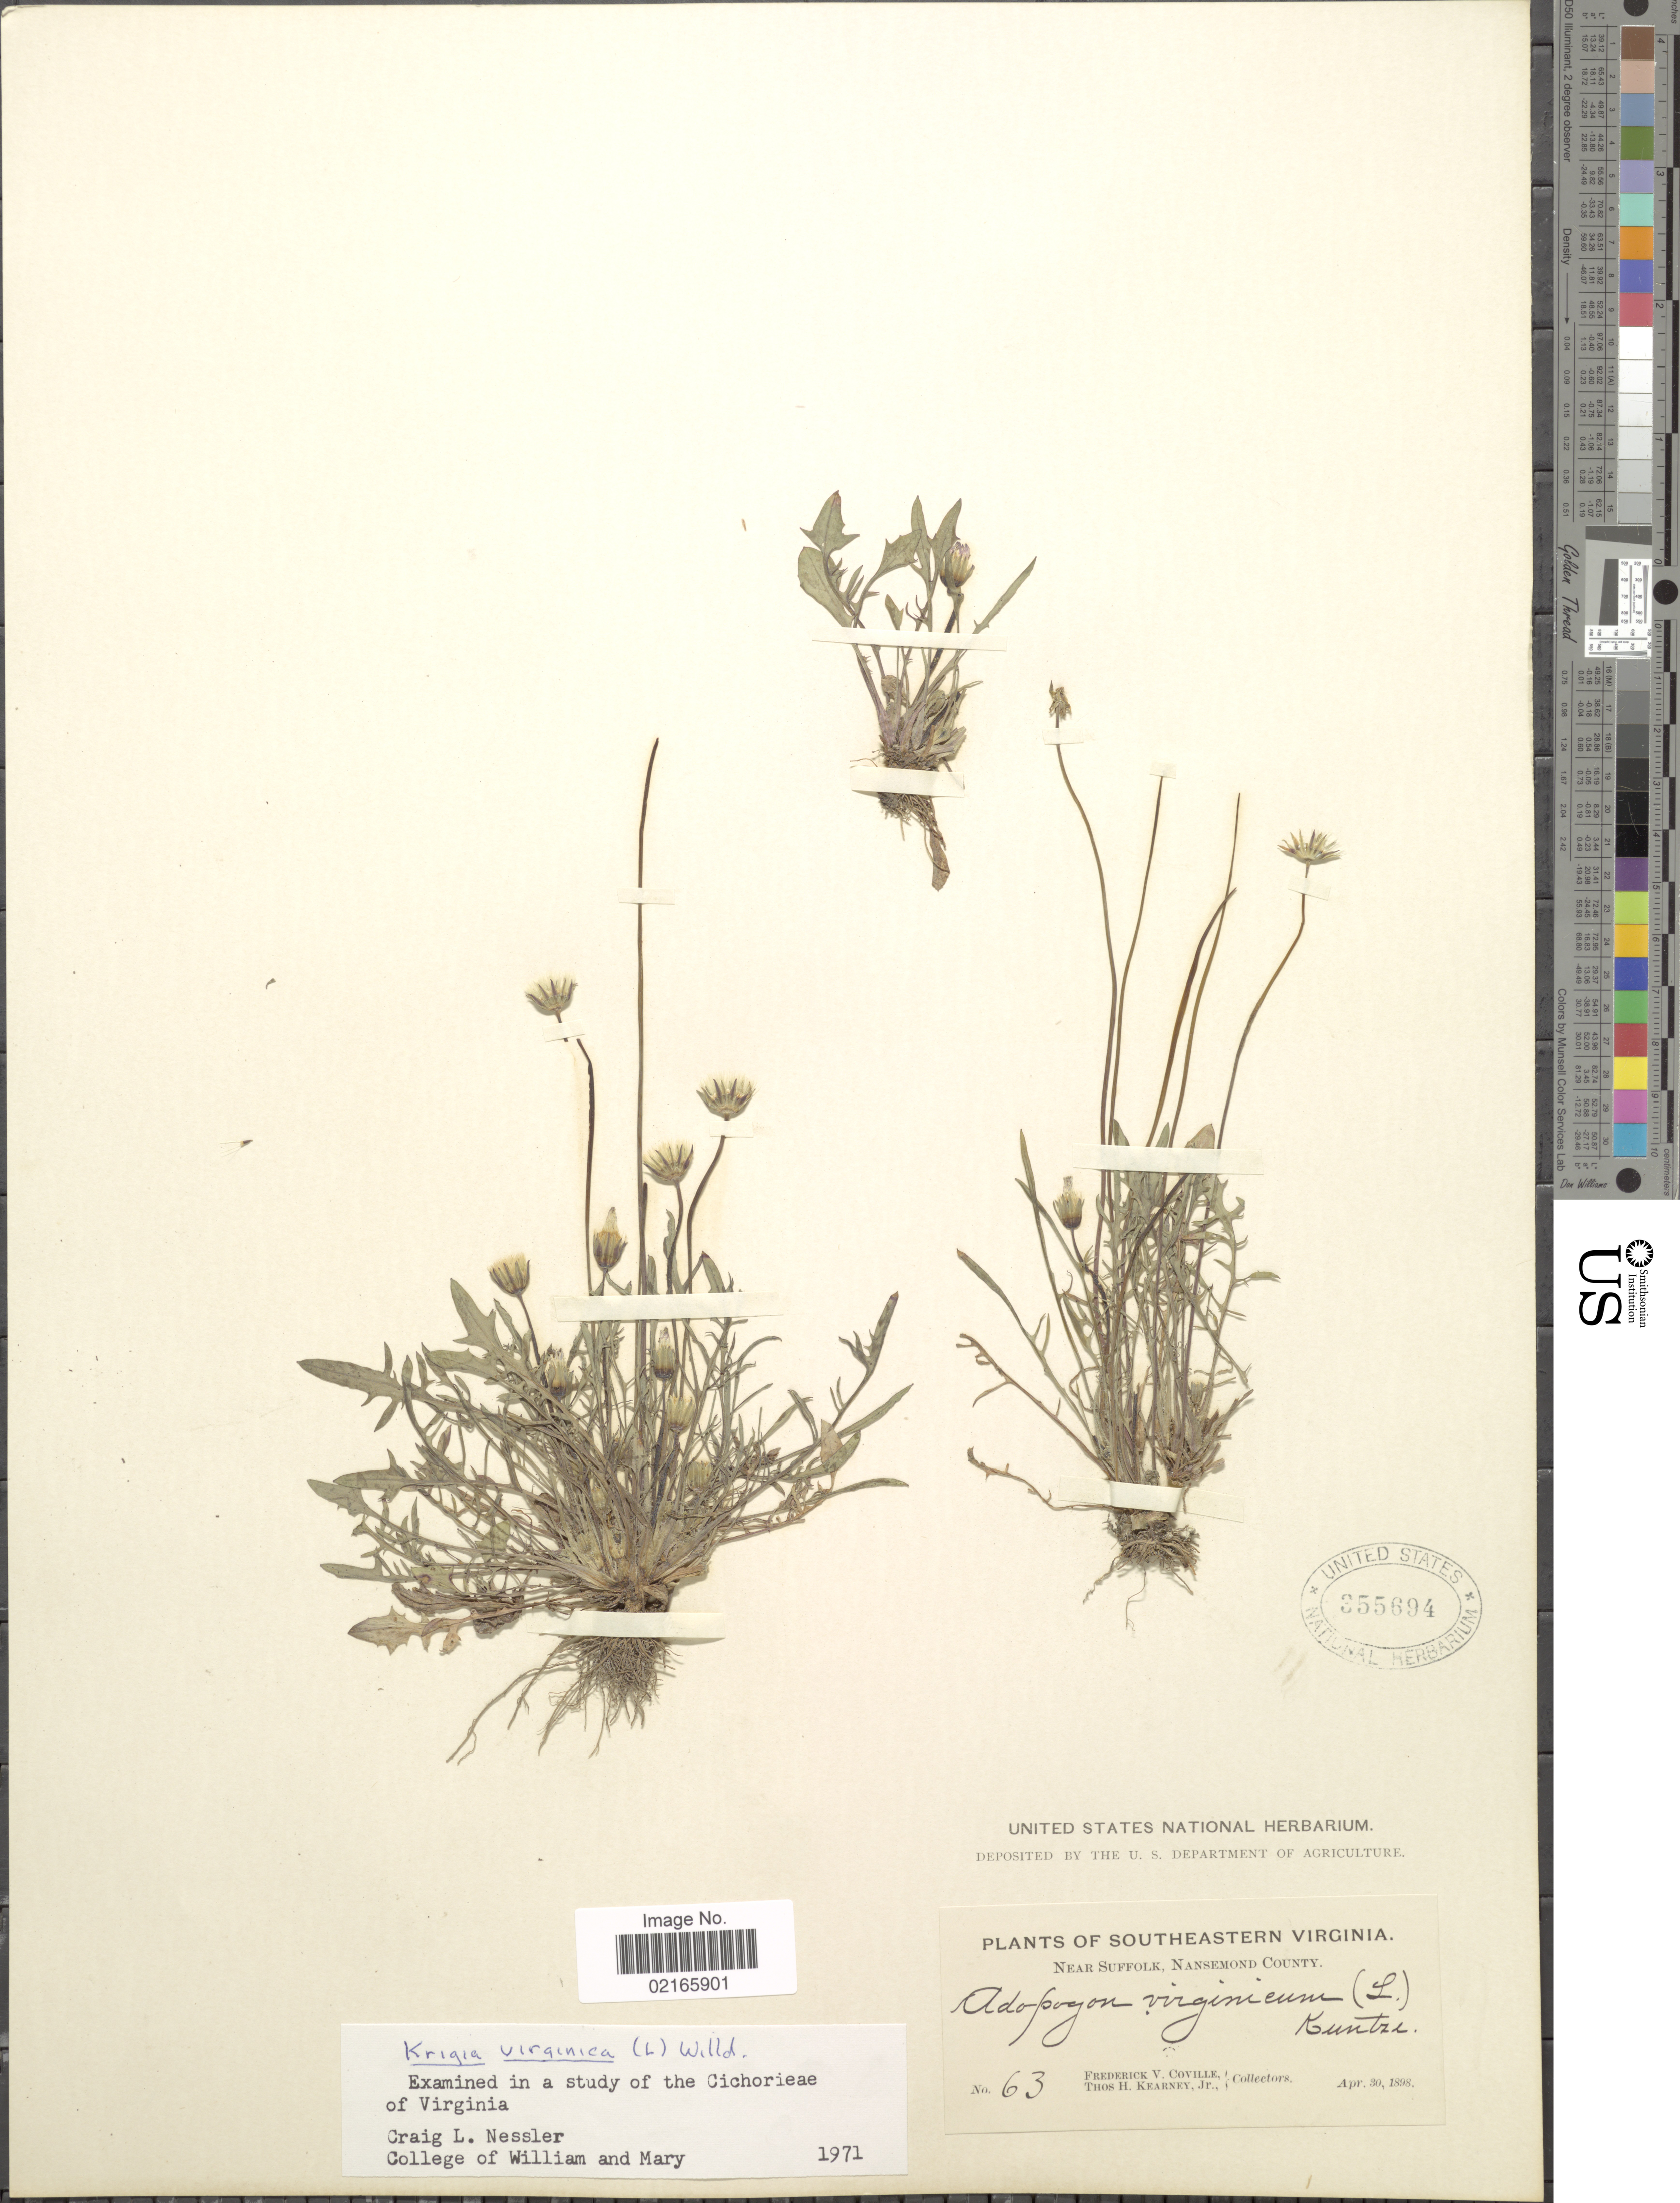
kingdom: Plantae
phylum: Tracheophyta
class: Magnoliopsida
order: Asterales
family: Asteraceae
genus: Krigia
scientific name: Krigia virginica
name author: (L.) Willd.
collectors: F. V. Coville & T. H. Kearney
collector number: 63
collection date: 1898-04-30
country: United States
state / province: Virginia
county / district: City of Suffolk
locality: Southeastern Virginia, near Suffolk, Nansemond County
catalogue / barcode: US 355694